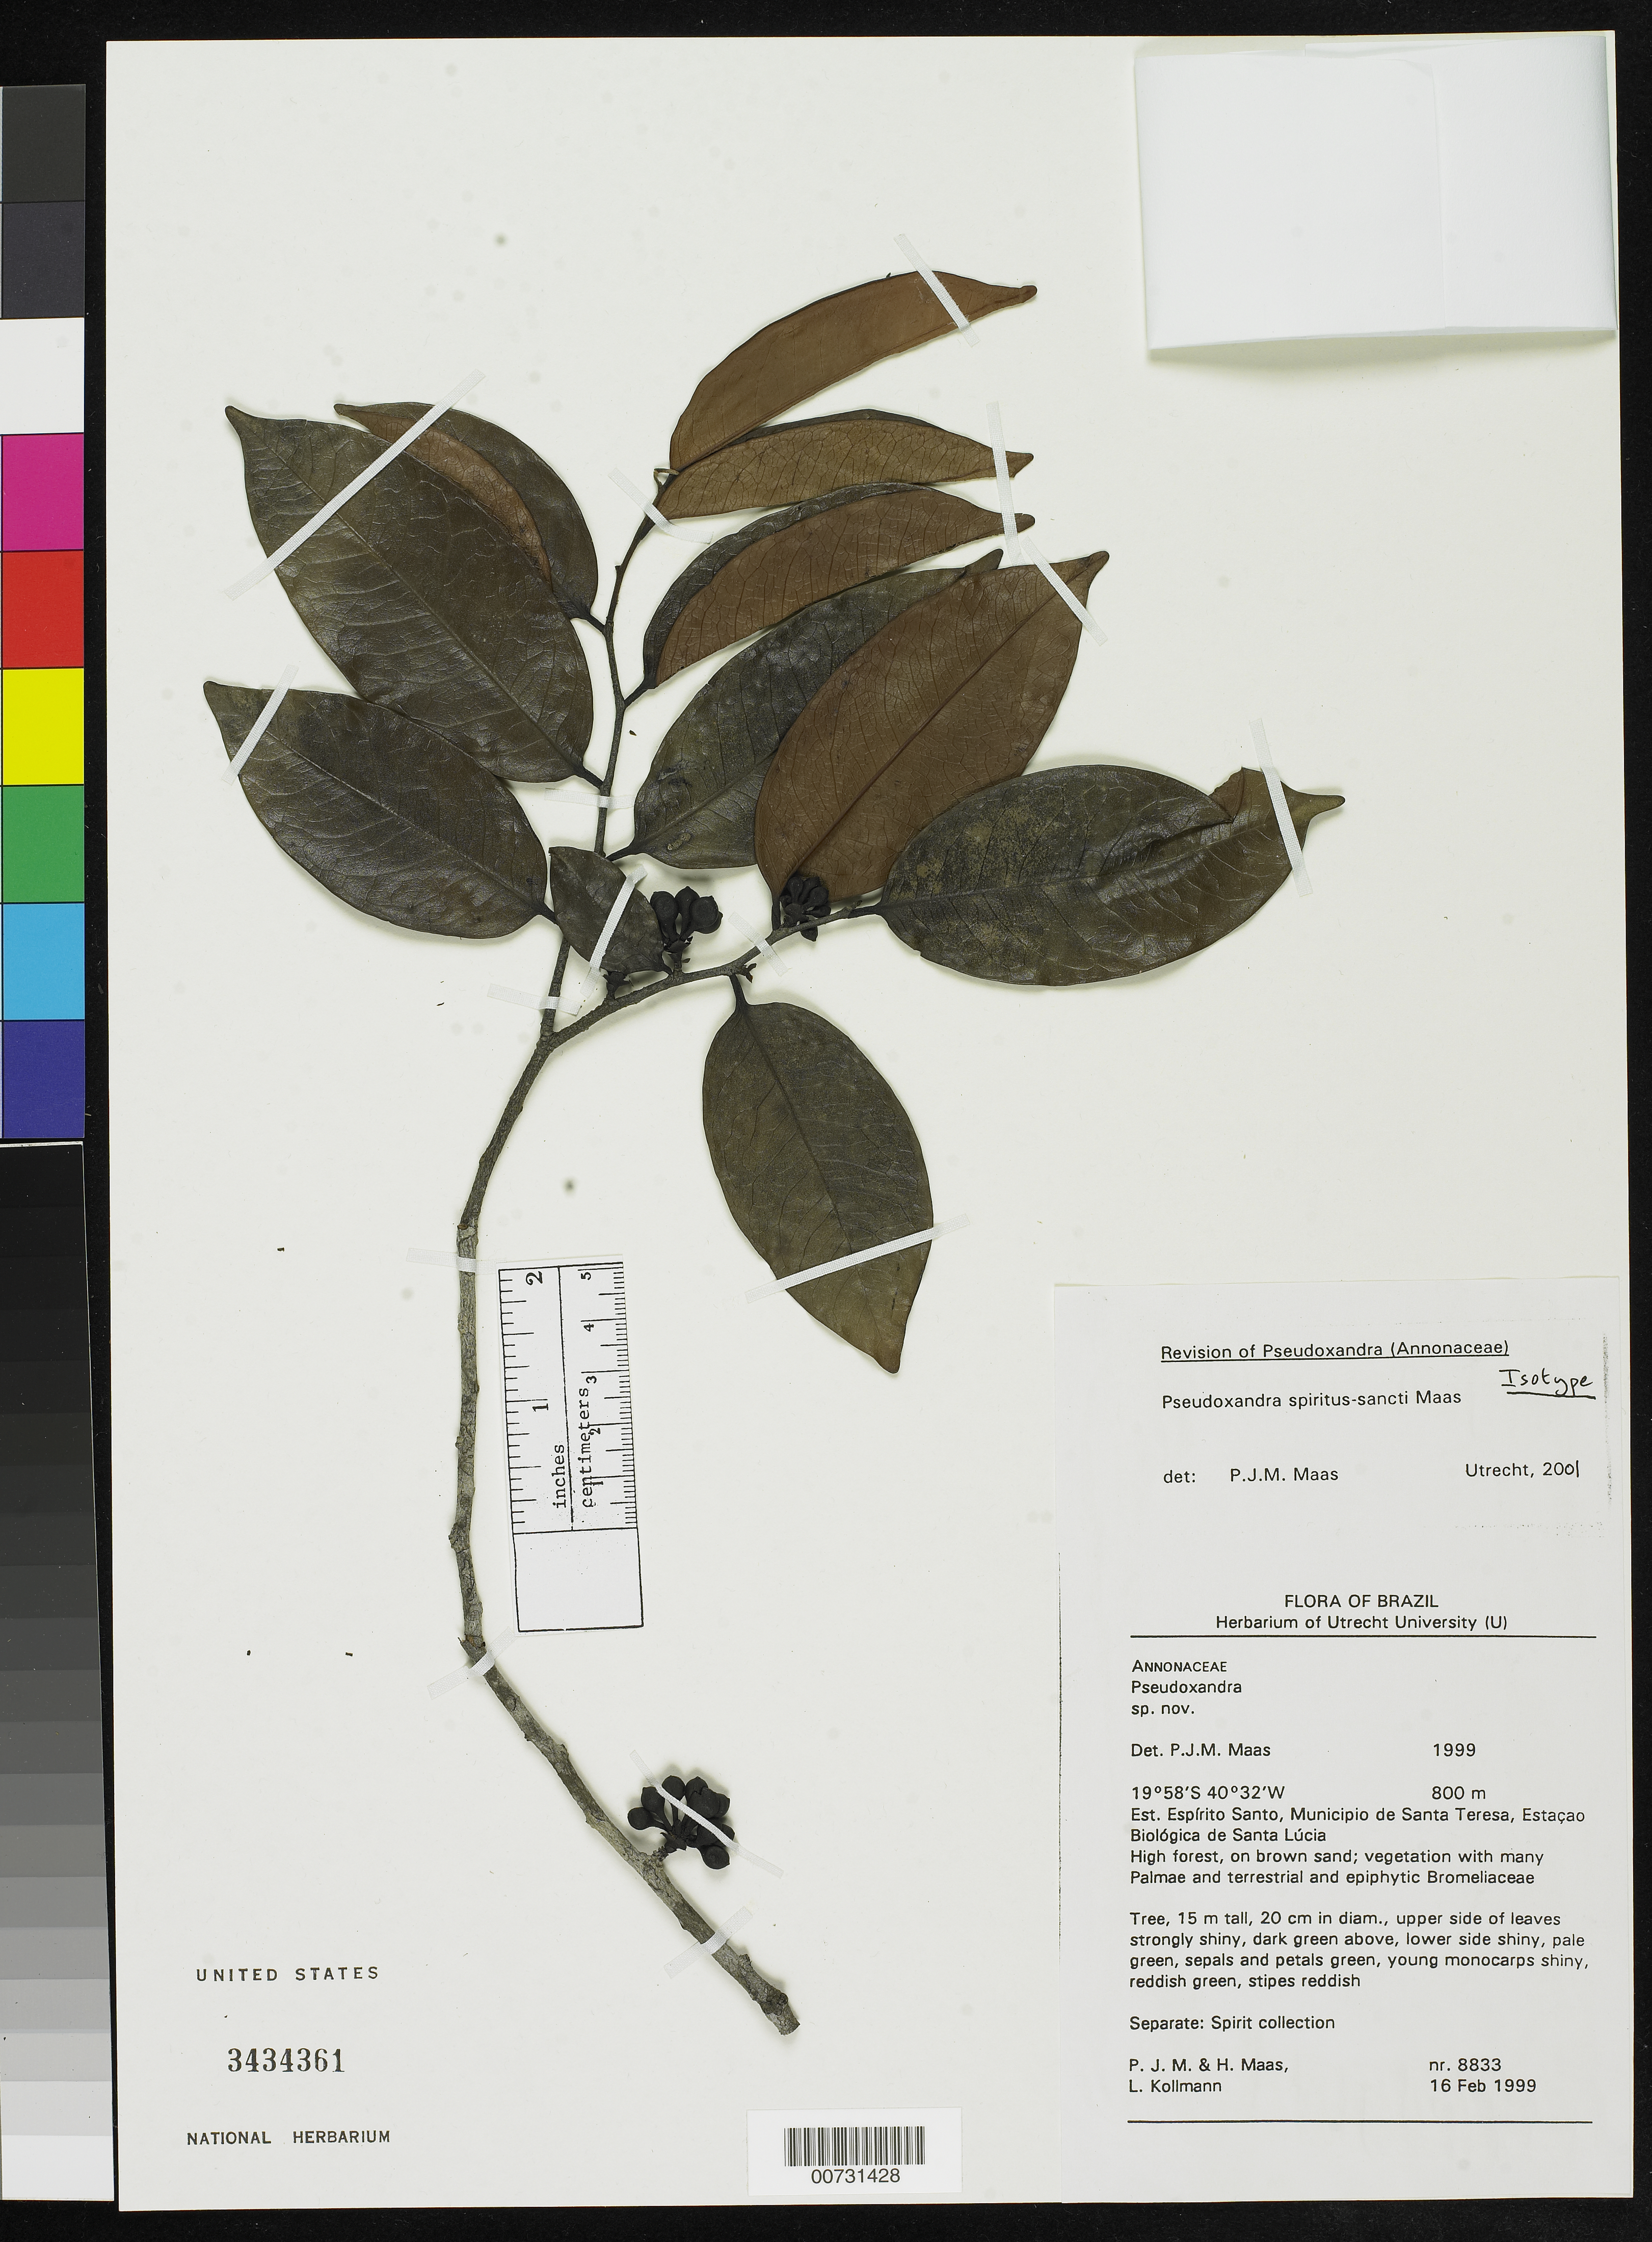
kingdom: Plantae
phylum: Tracheophyta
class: Magnoliopsida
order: Magnoliales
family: Annonaceae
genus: Pseudoxandra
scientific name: Pseudoxandra spiritus-sancti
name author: Maas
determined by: Maas, Paul J. M.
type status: Isotype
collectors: P. Maas, H. Maas van de Kamer & L. J. Kollmann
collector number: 8833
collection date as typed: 16 Feb 1999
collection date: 1999-02-16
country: Brazil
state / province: Espírito Santo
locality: Est. Espírito Santo, Municipio de Santa Teresa, Estaçao Biológica de Santa Lúcia.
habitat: High forest, on brown sand; vegetation with many Palmae and terrestrial and epiphytic Bromeliaceae.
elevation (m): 800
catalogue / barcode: US 3434361